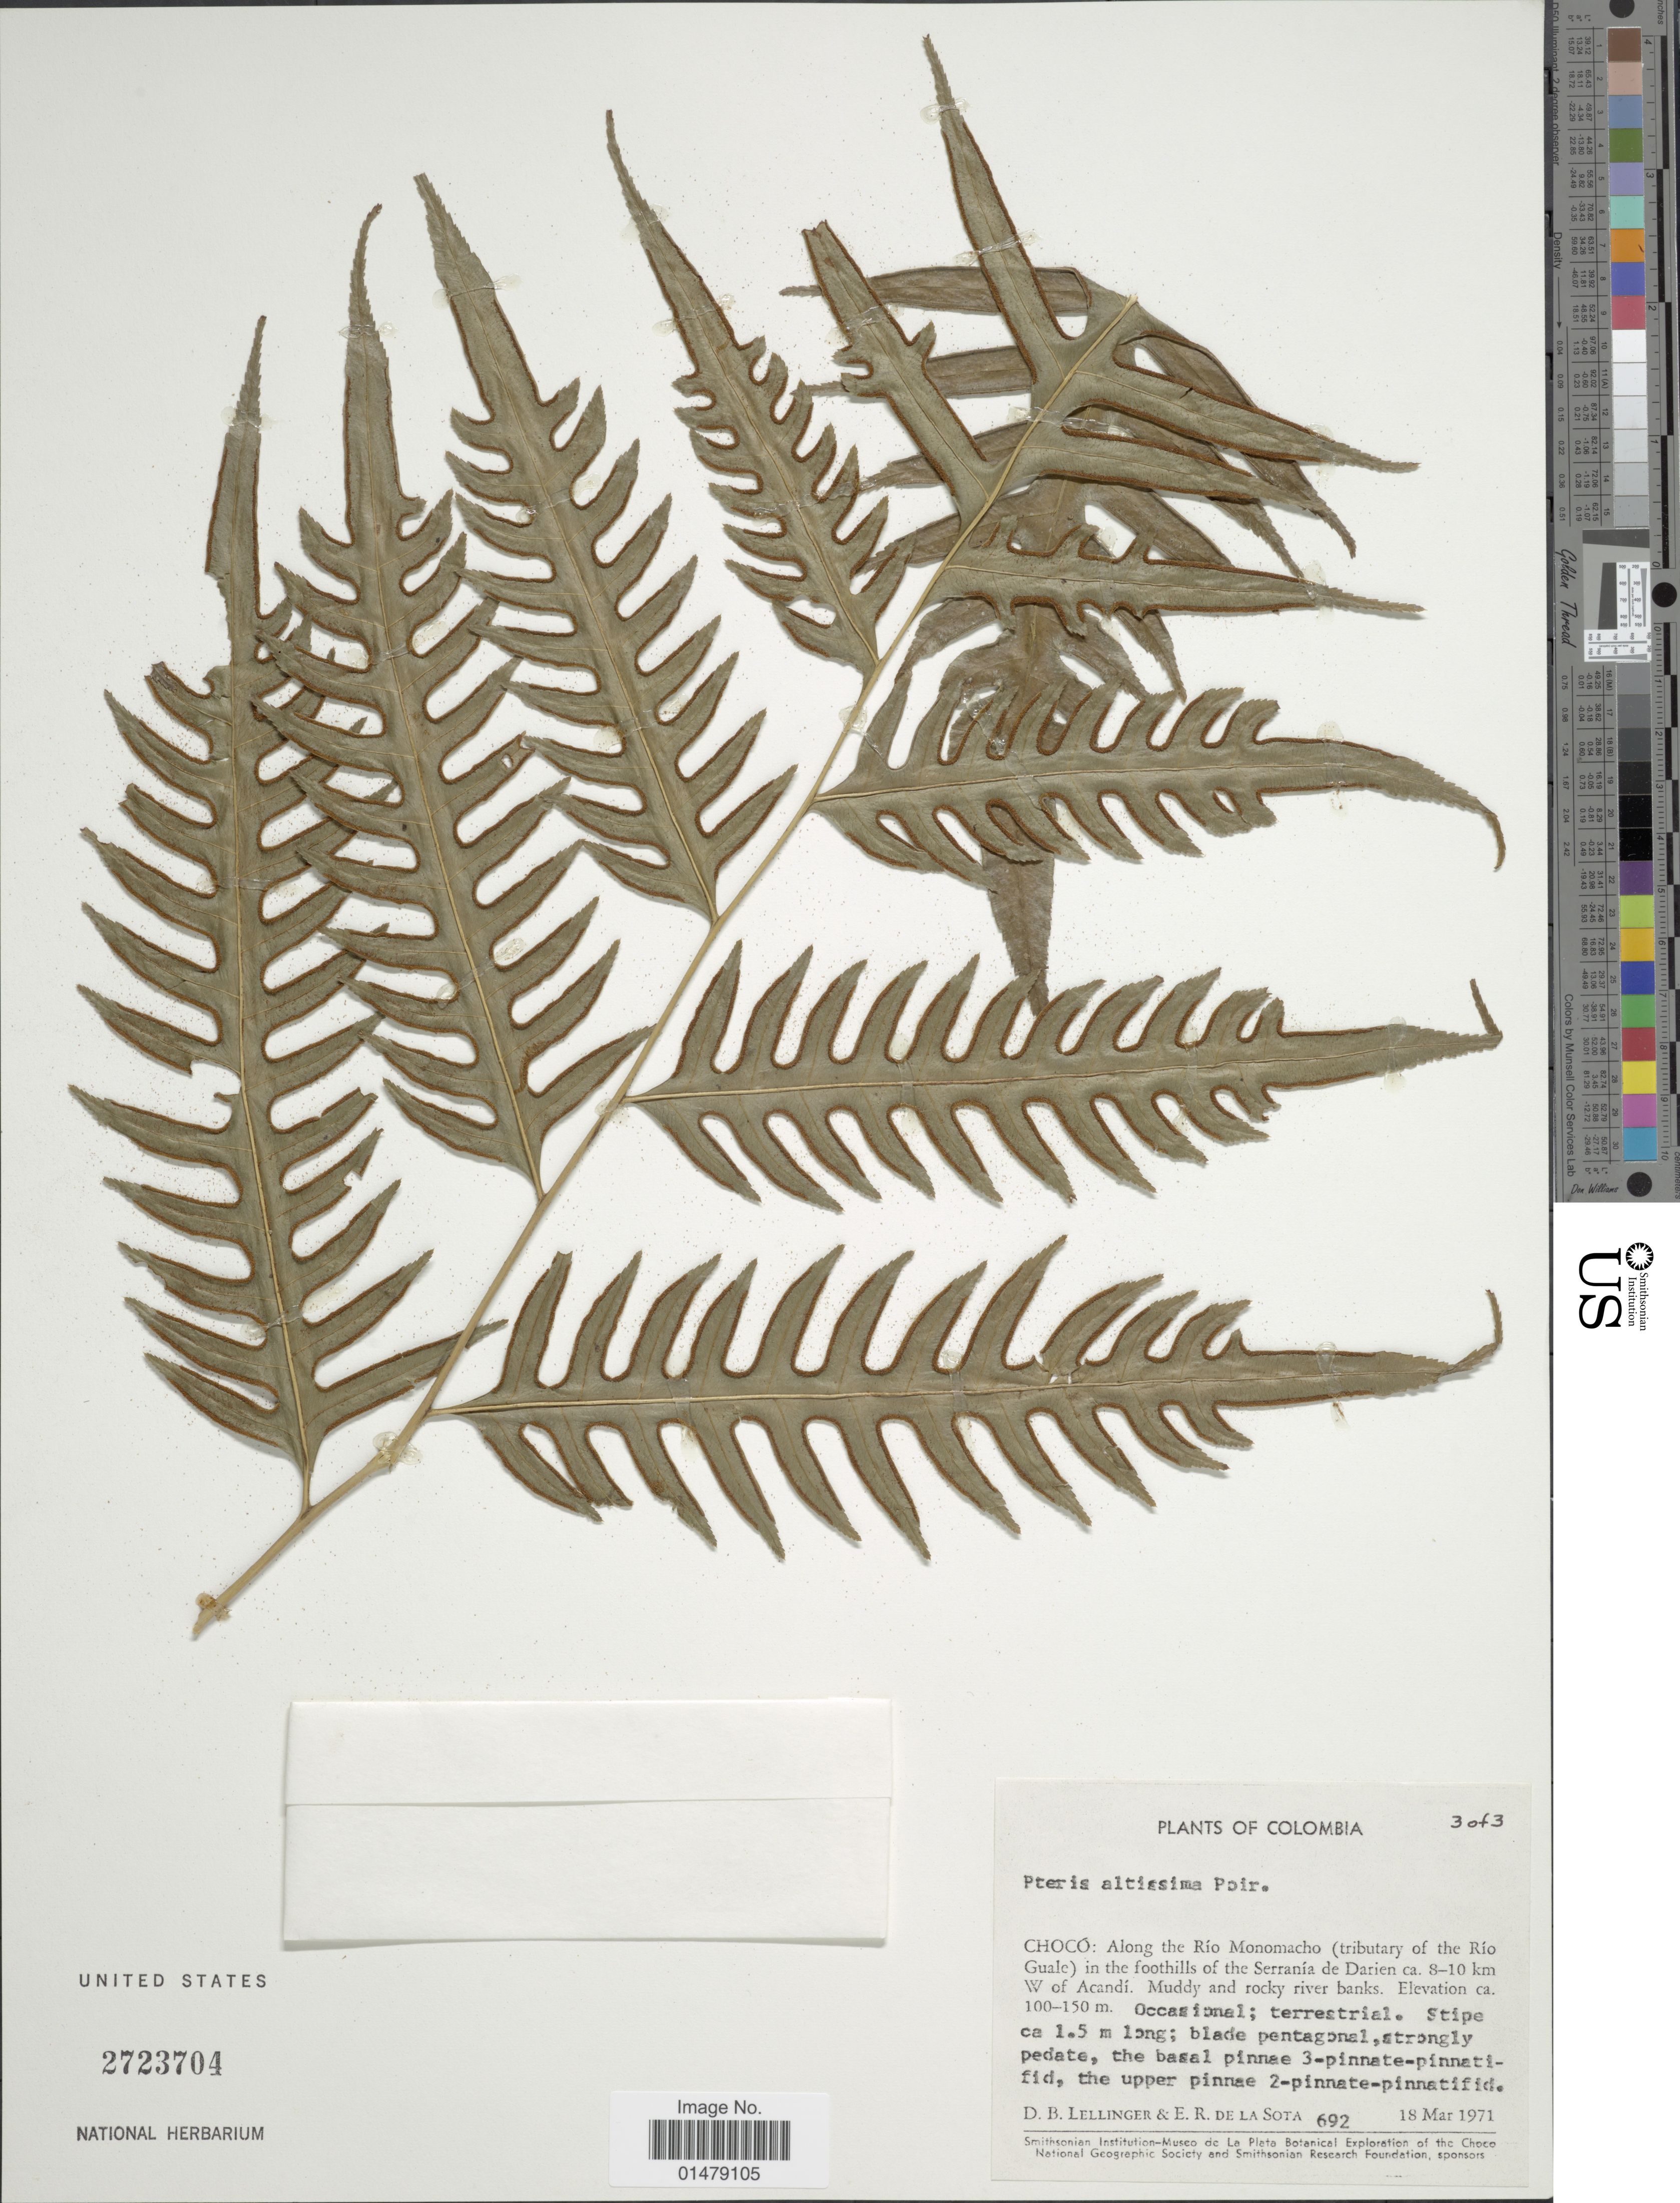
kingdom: Plantae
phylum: Tracheophyta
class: Polypodiopsida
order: Polypodiales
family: Pteridaceae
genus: Pteris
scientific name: Pteris altissima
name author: Poir.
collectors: D. B. Lellinger & E. R. de la Sota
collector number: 692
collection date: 1971-03-18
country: Colombia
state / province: Chocó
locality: Along the Rio Monomacho (tributary of the Rio Guale) in the foothills of the Serrania de Darien ca. 8-10 km W of Acandi.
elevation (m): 100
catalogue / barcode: US 2723704